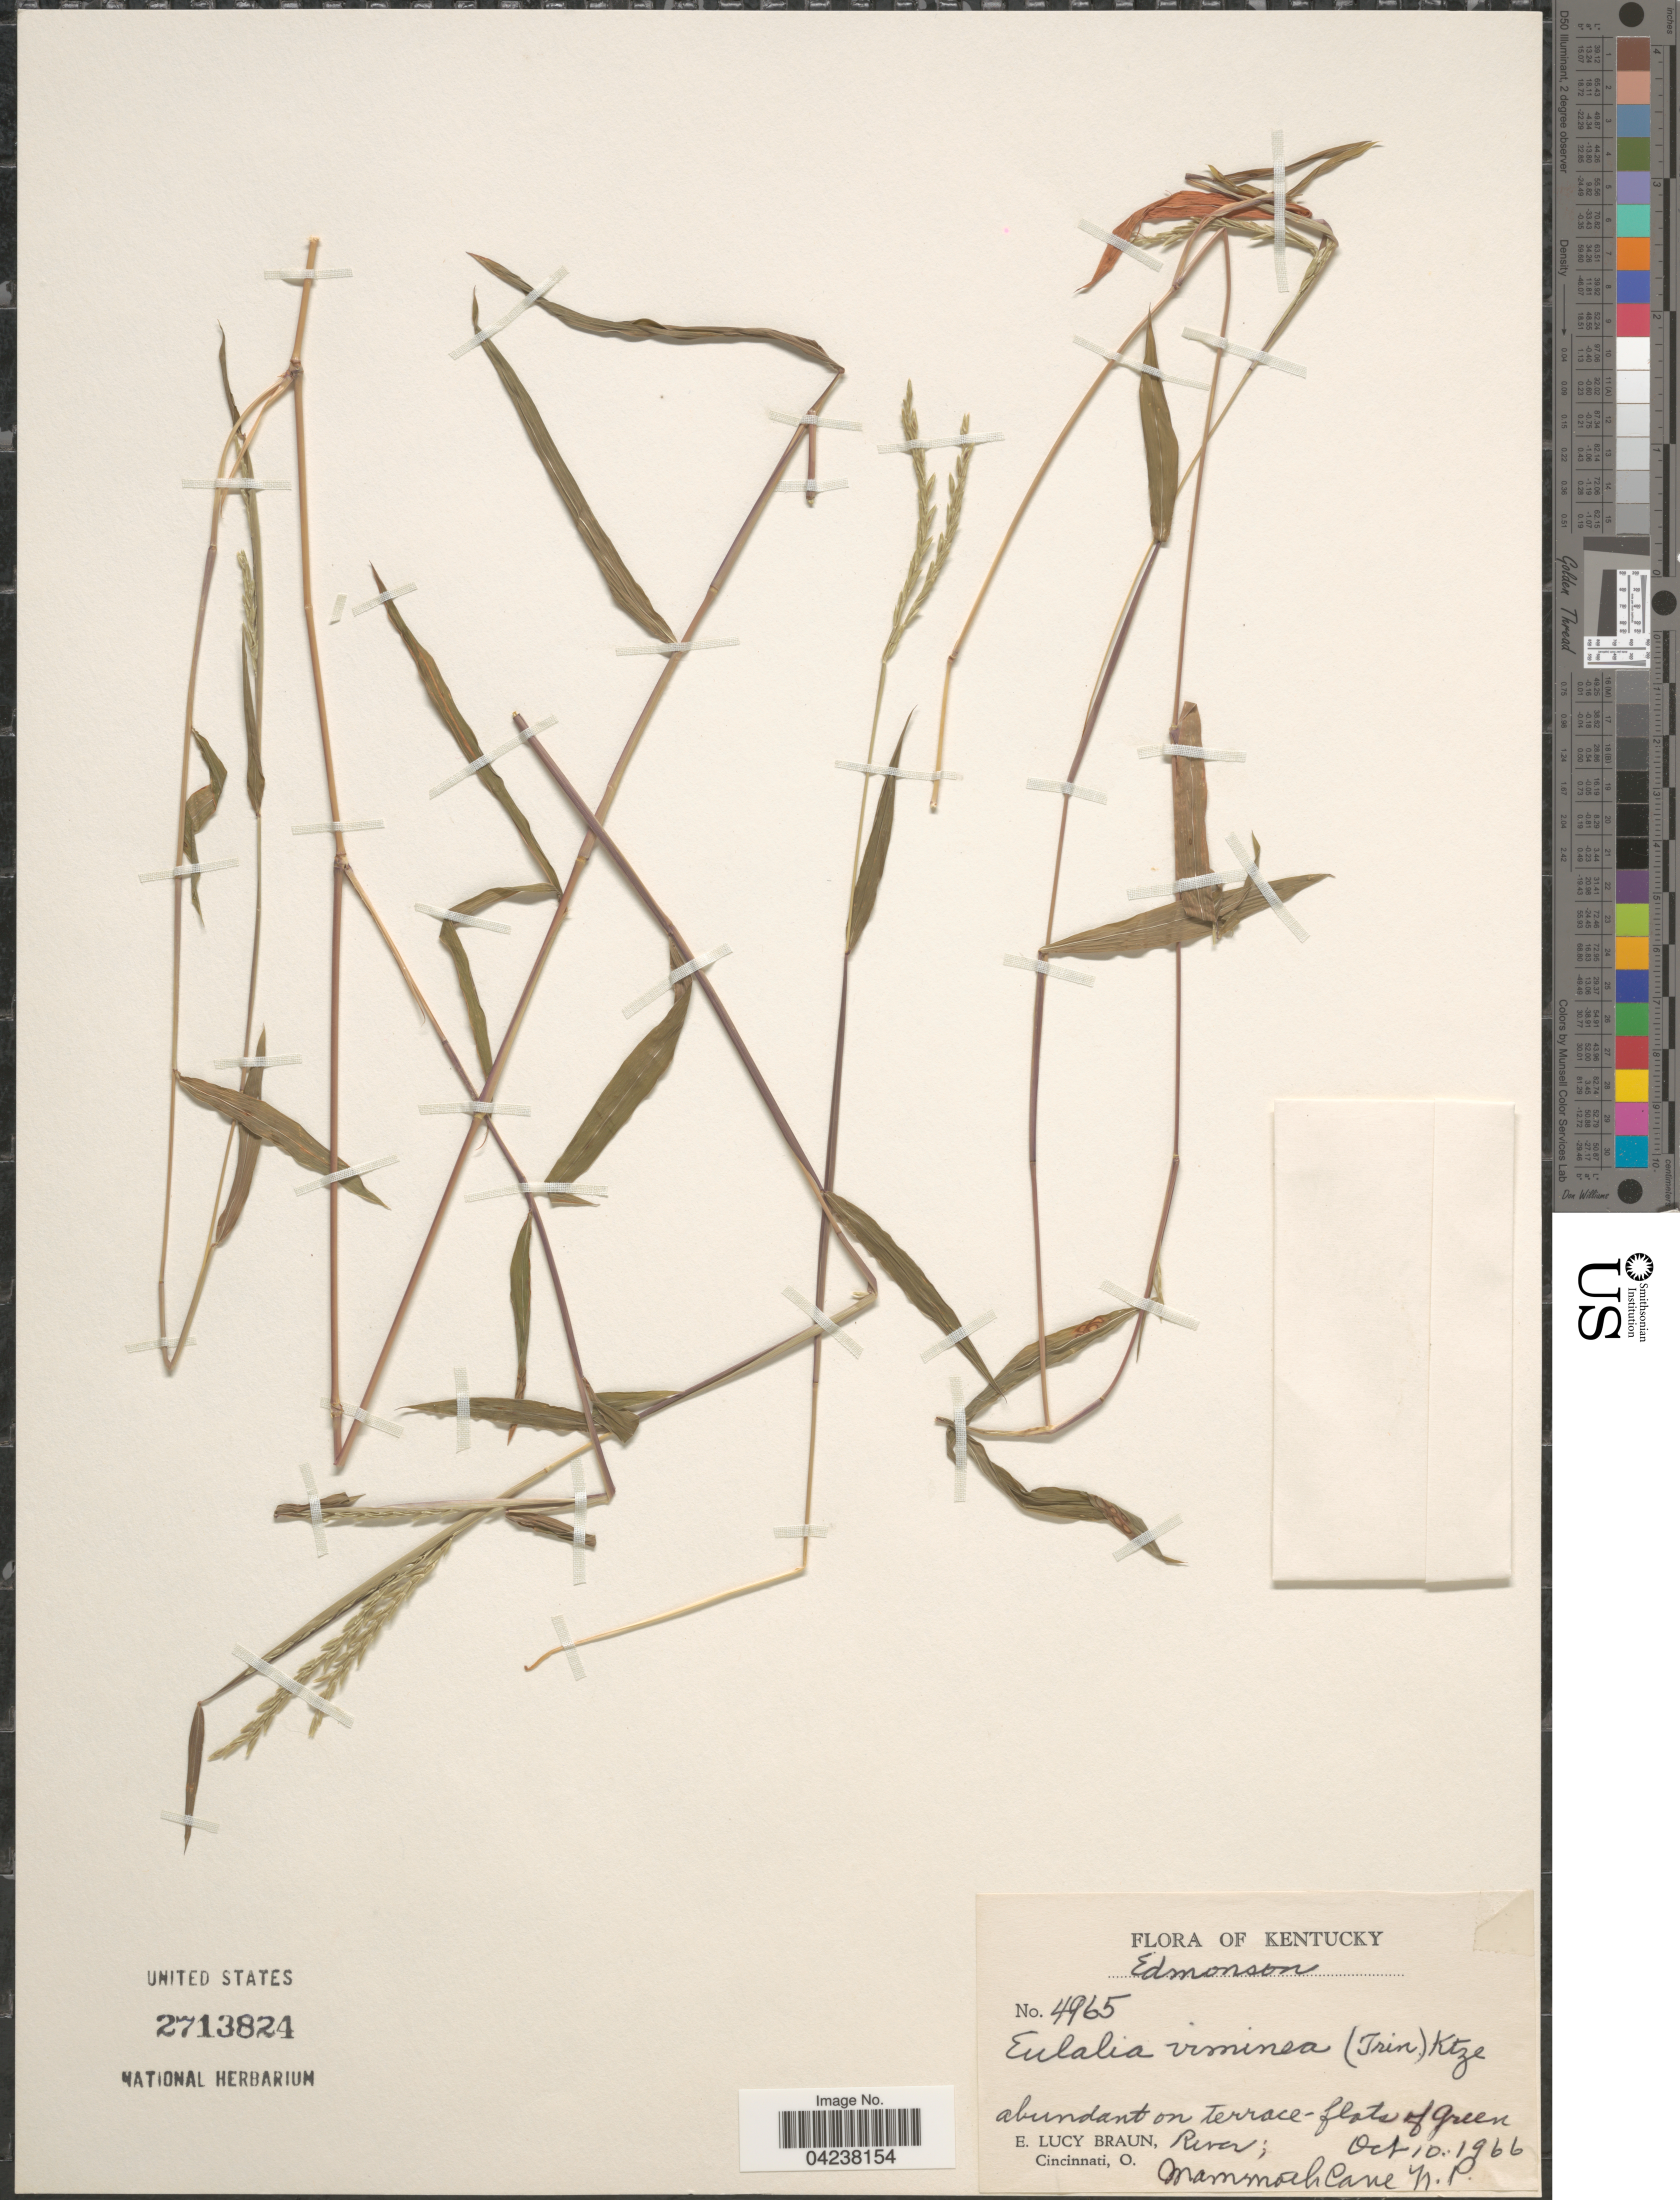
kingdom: Plantae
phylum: Tracheophyta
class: Liliopsida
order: Poales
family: Poaceae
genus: Microstegium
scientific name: Microstegium vimineum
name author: (Trin.) A. Camus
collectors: E. L. Braun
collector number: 4965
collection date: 1966-10-10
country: United States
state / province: Kentucky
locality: Edmonson. Abundant on terrace-flats of Green River; Mammoth Cane N. P.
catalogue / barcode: US 2713824